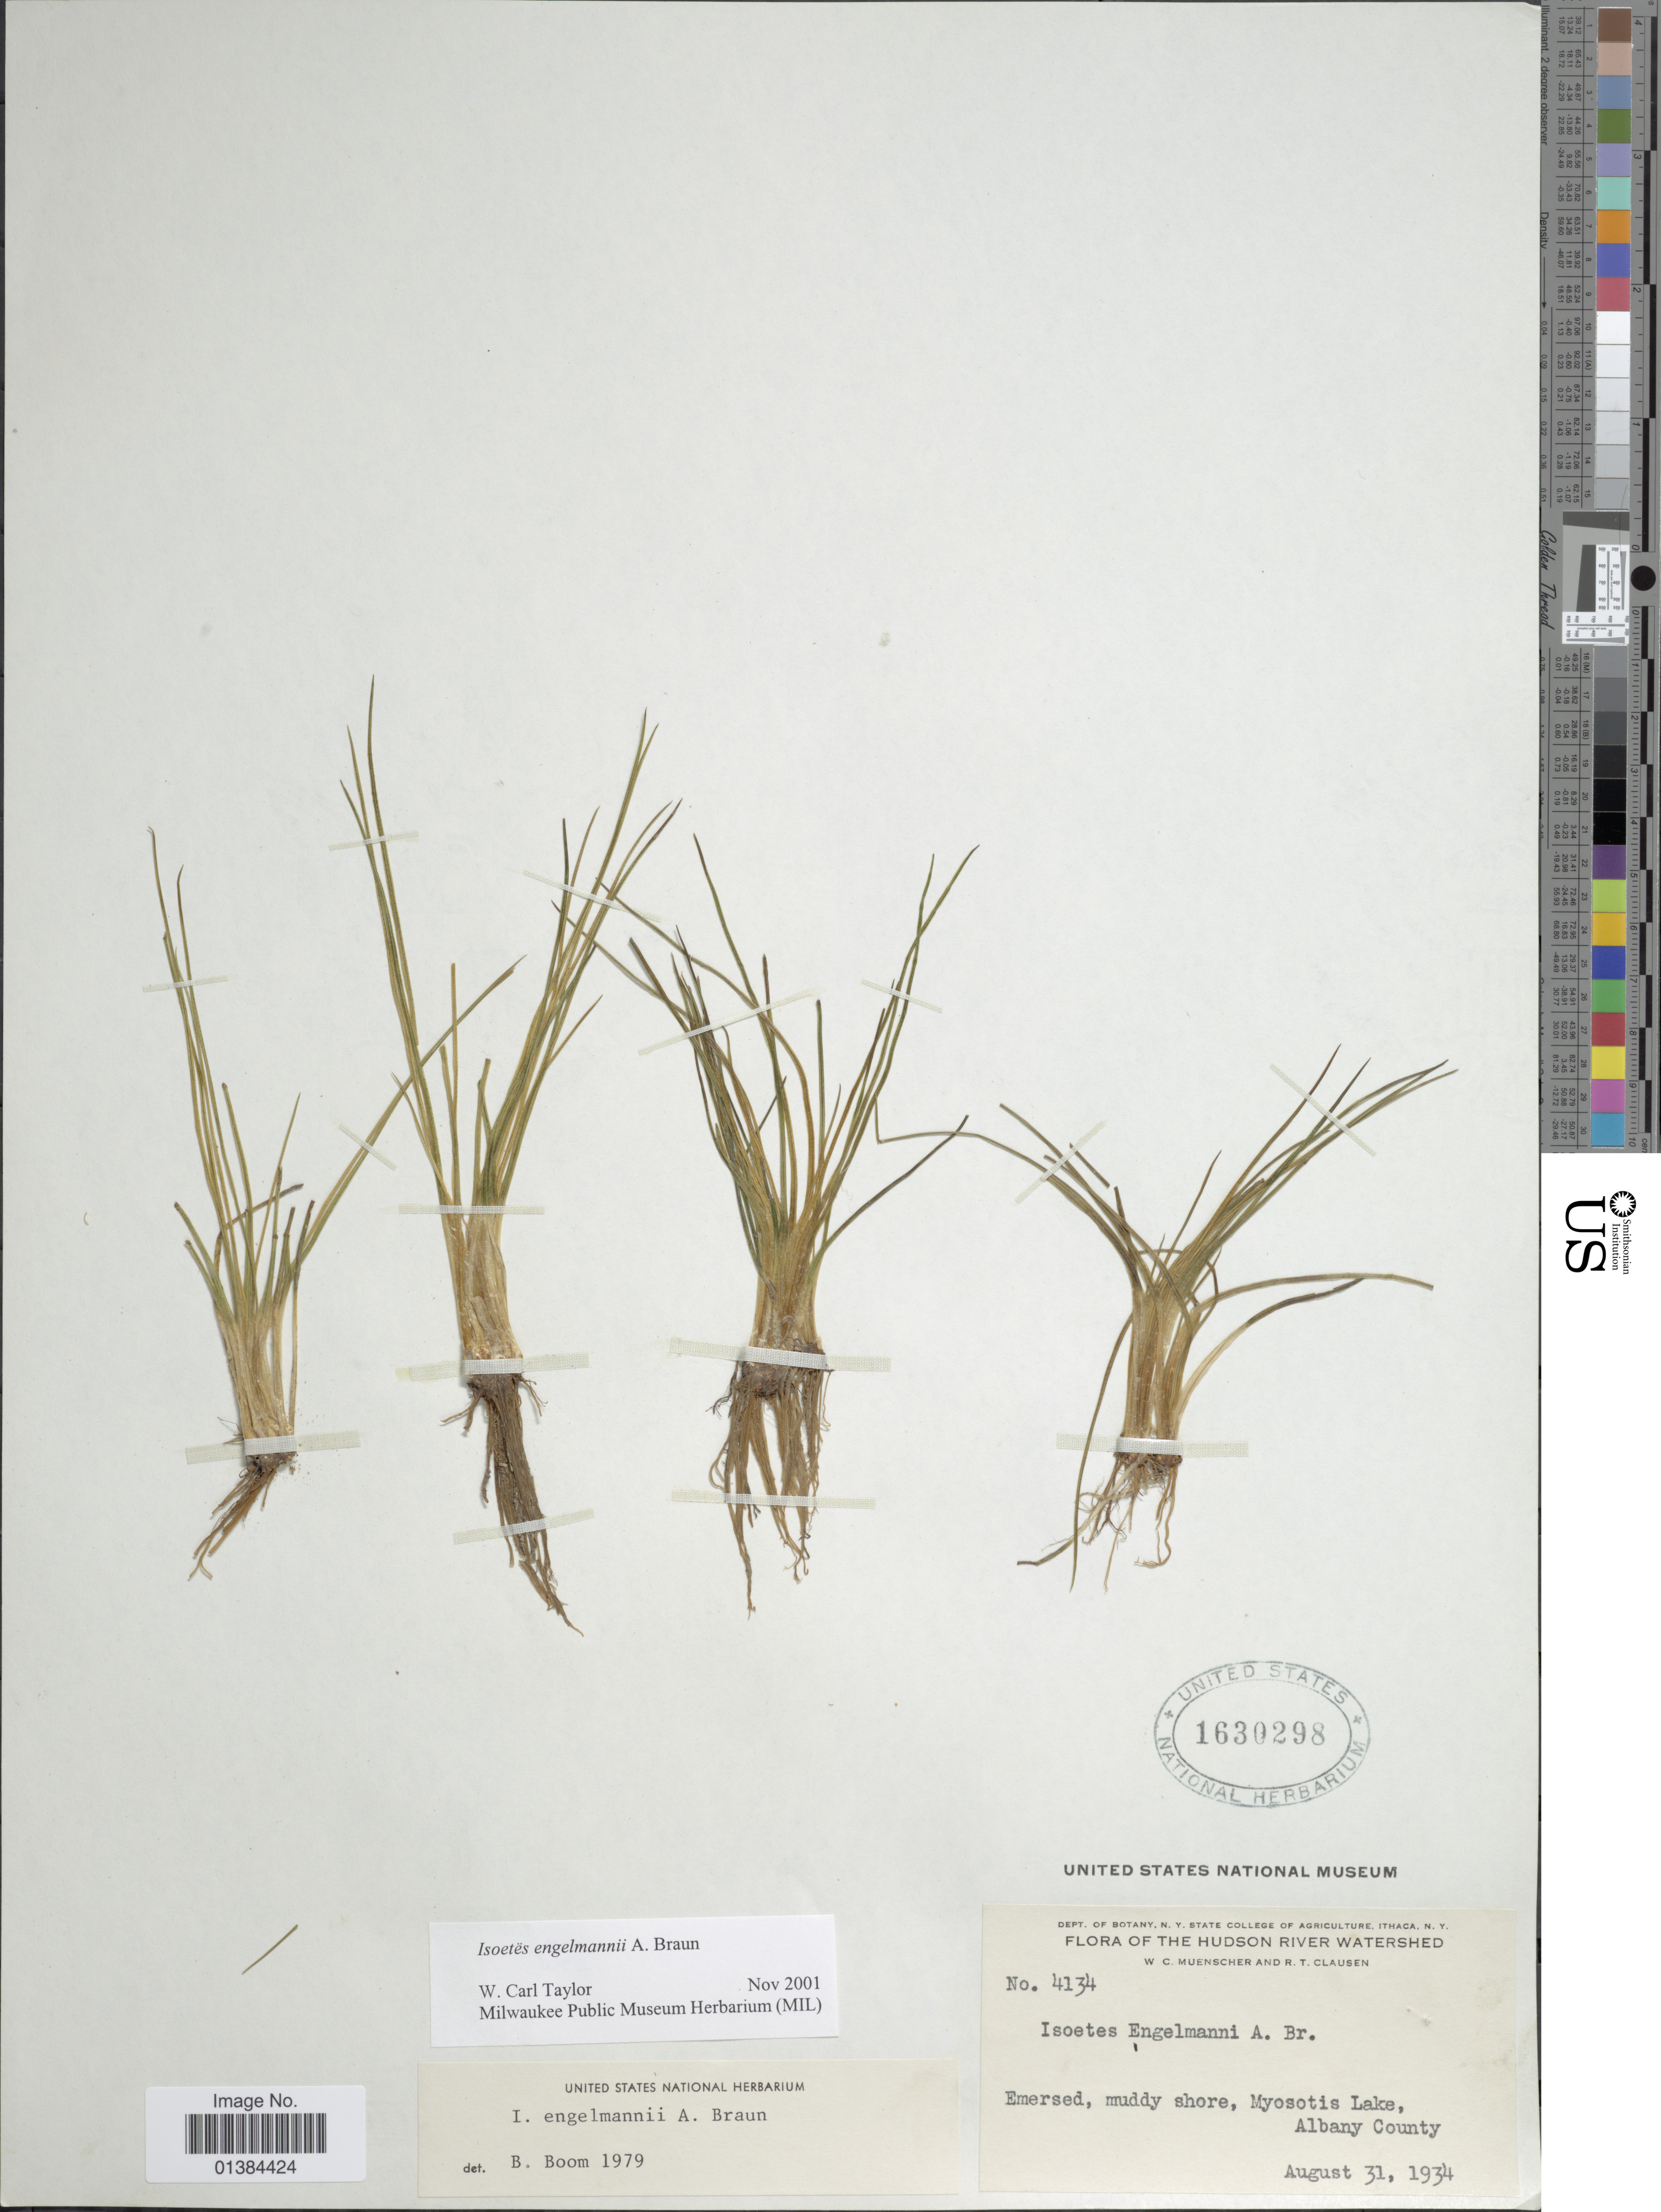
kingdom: Plantae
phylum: Tracheophyta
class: Lycopodiopsida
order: Isoetales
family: Isoetaceae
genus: Isoetes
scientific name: Isoetes engelmannii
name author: A. Braun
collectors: W. Muenscher & R. T. Clausen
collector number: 4134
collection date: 1934-08-31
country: United States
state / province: New York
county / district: Albany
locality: Flora of the Hudson River Watershed. Emersed, muddy shore, Myosotis Lake, Albany County.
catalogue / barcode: US 1630298